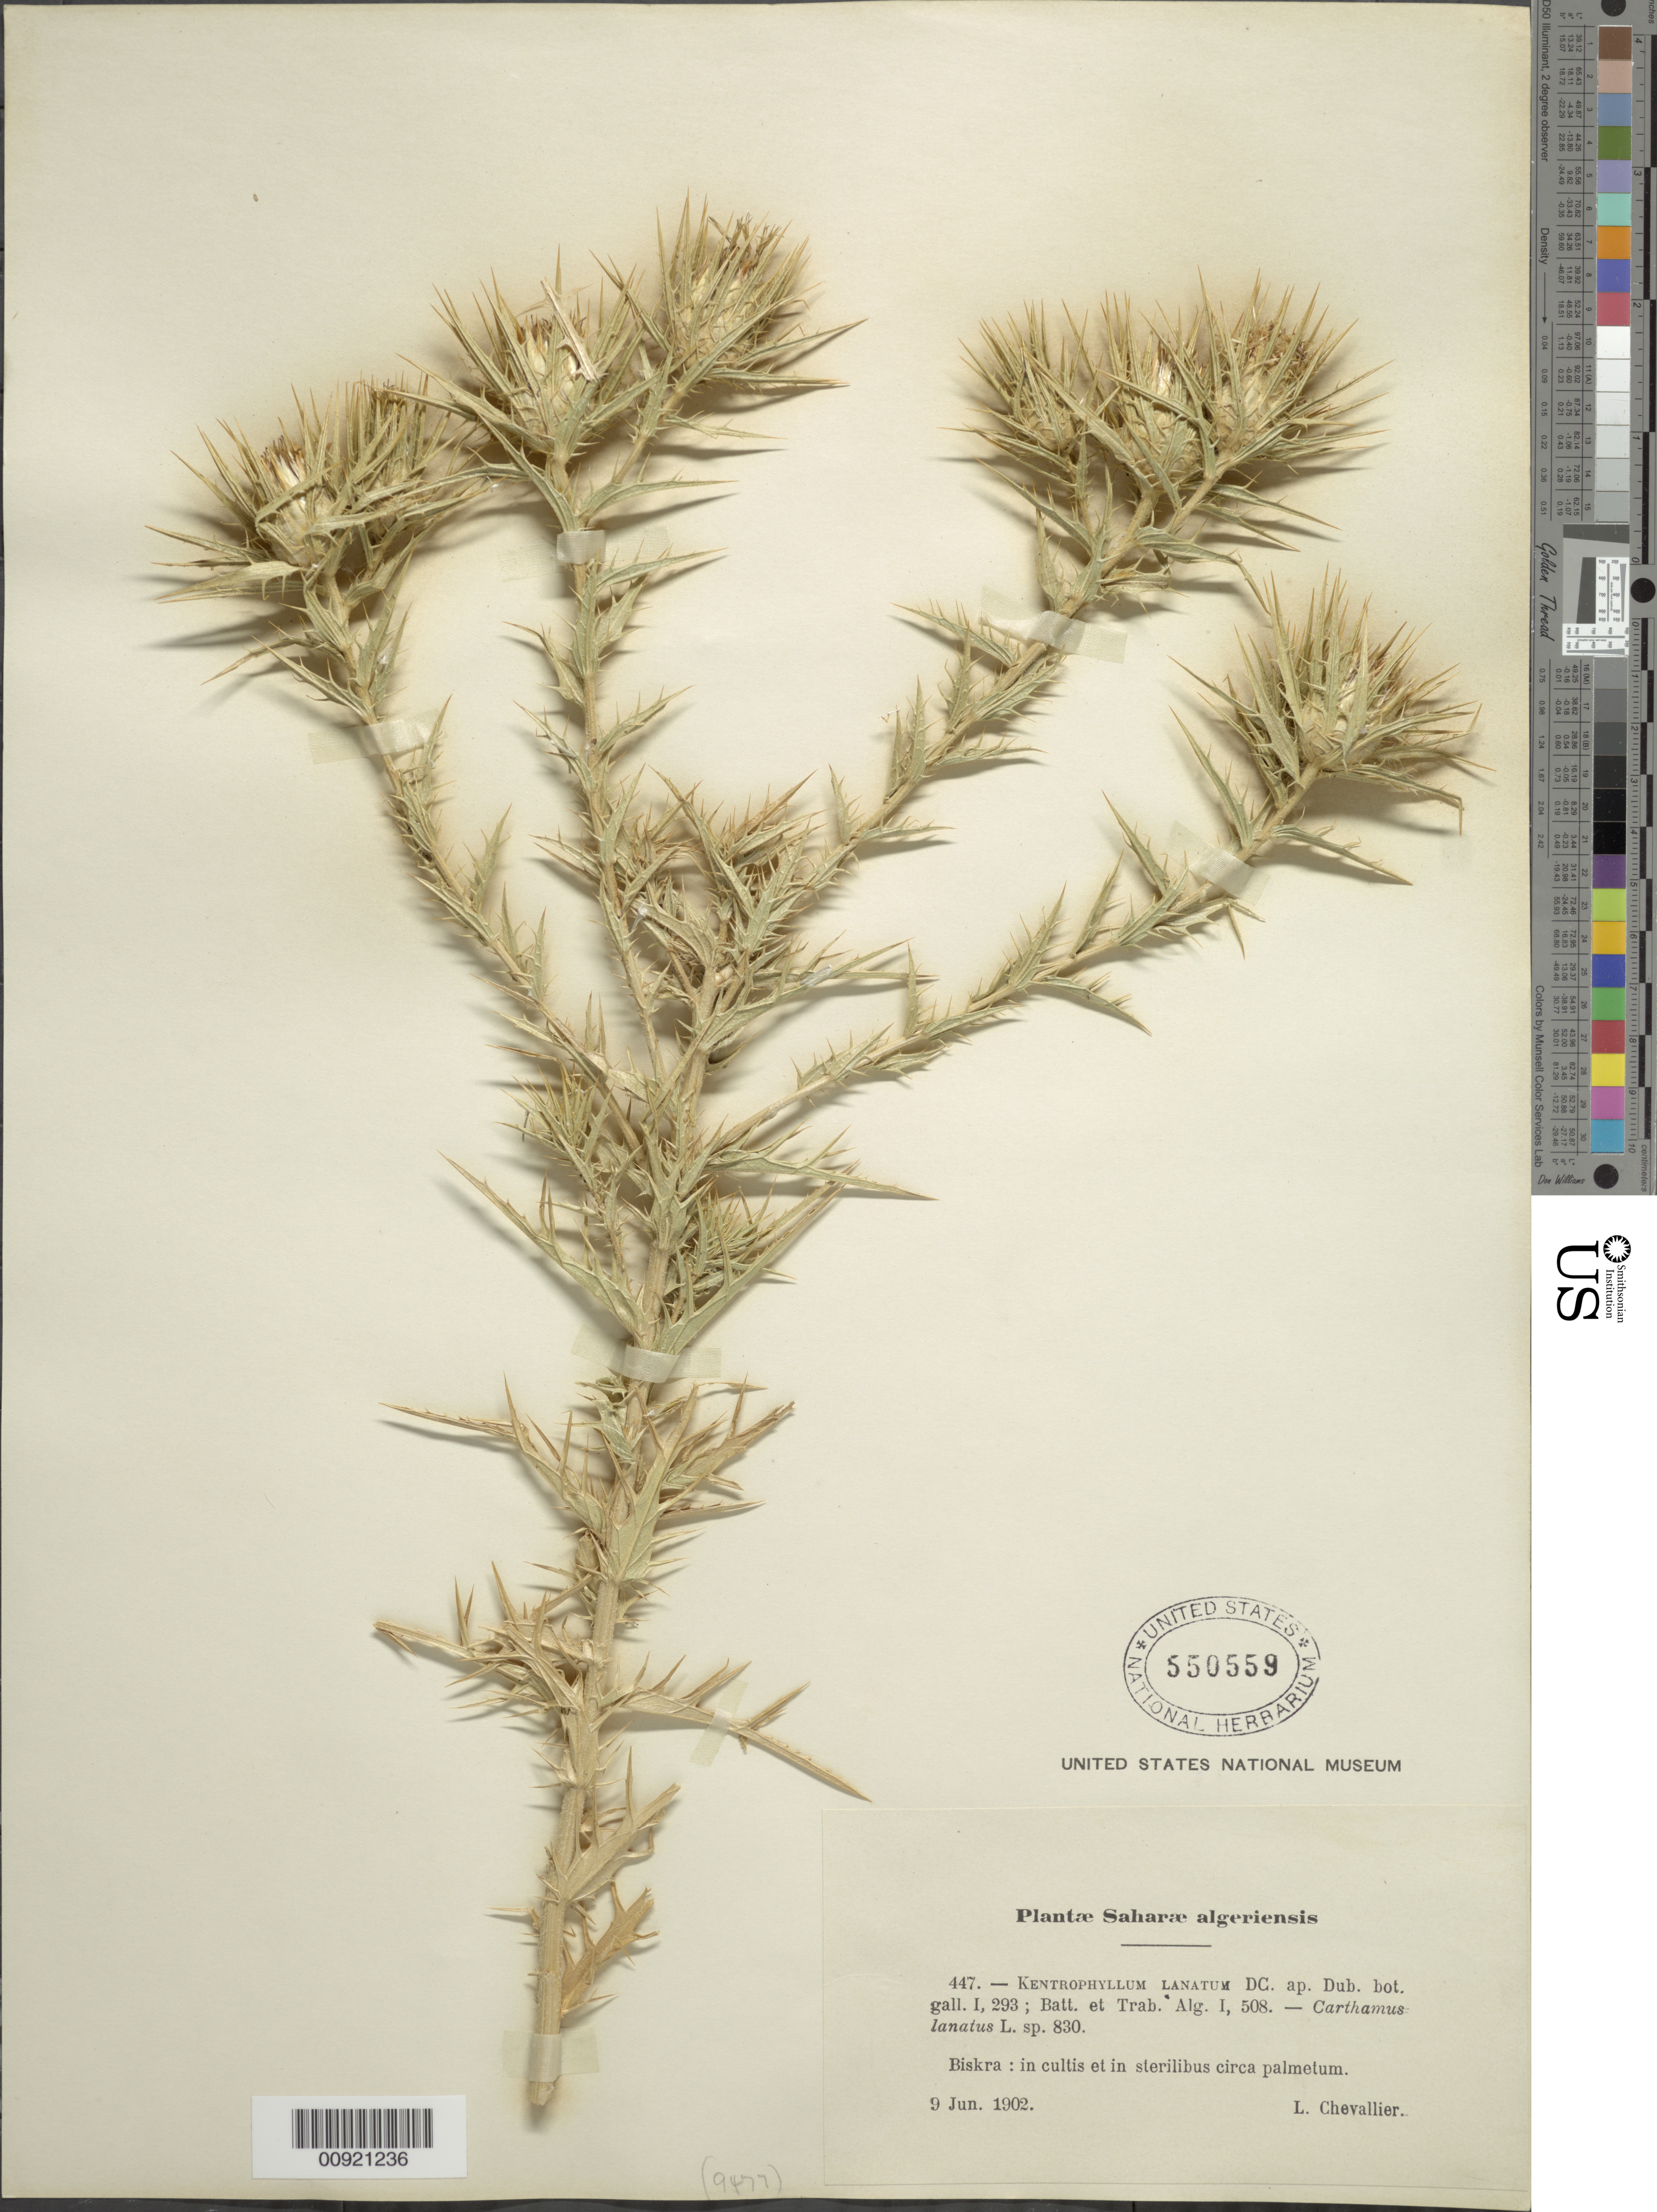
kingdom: Plantae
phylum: Tracheophyta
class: Magnoliopsida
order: Asterales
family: Asteraceae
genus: Carthamus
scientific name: Carthamus lanatus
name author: L.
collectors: L. Chevallier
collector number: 447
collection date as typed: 09 Jun 1902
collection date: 1902-06-09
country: Algeria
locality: Biskra: in cultis et in sterilibus circa palmetum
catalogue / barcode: US 550559